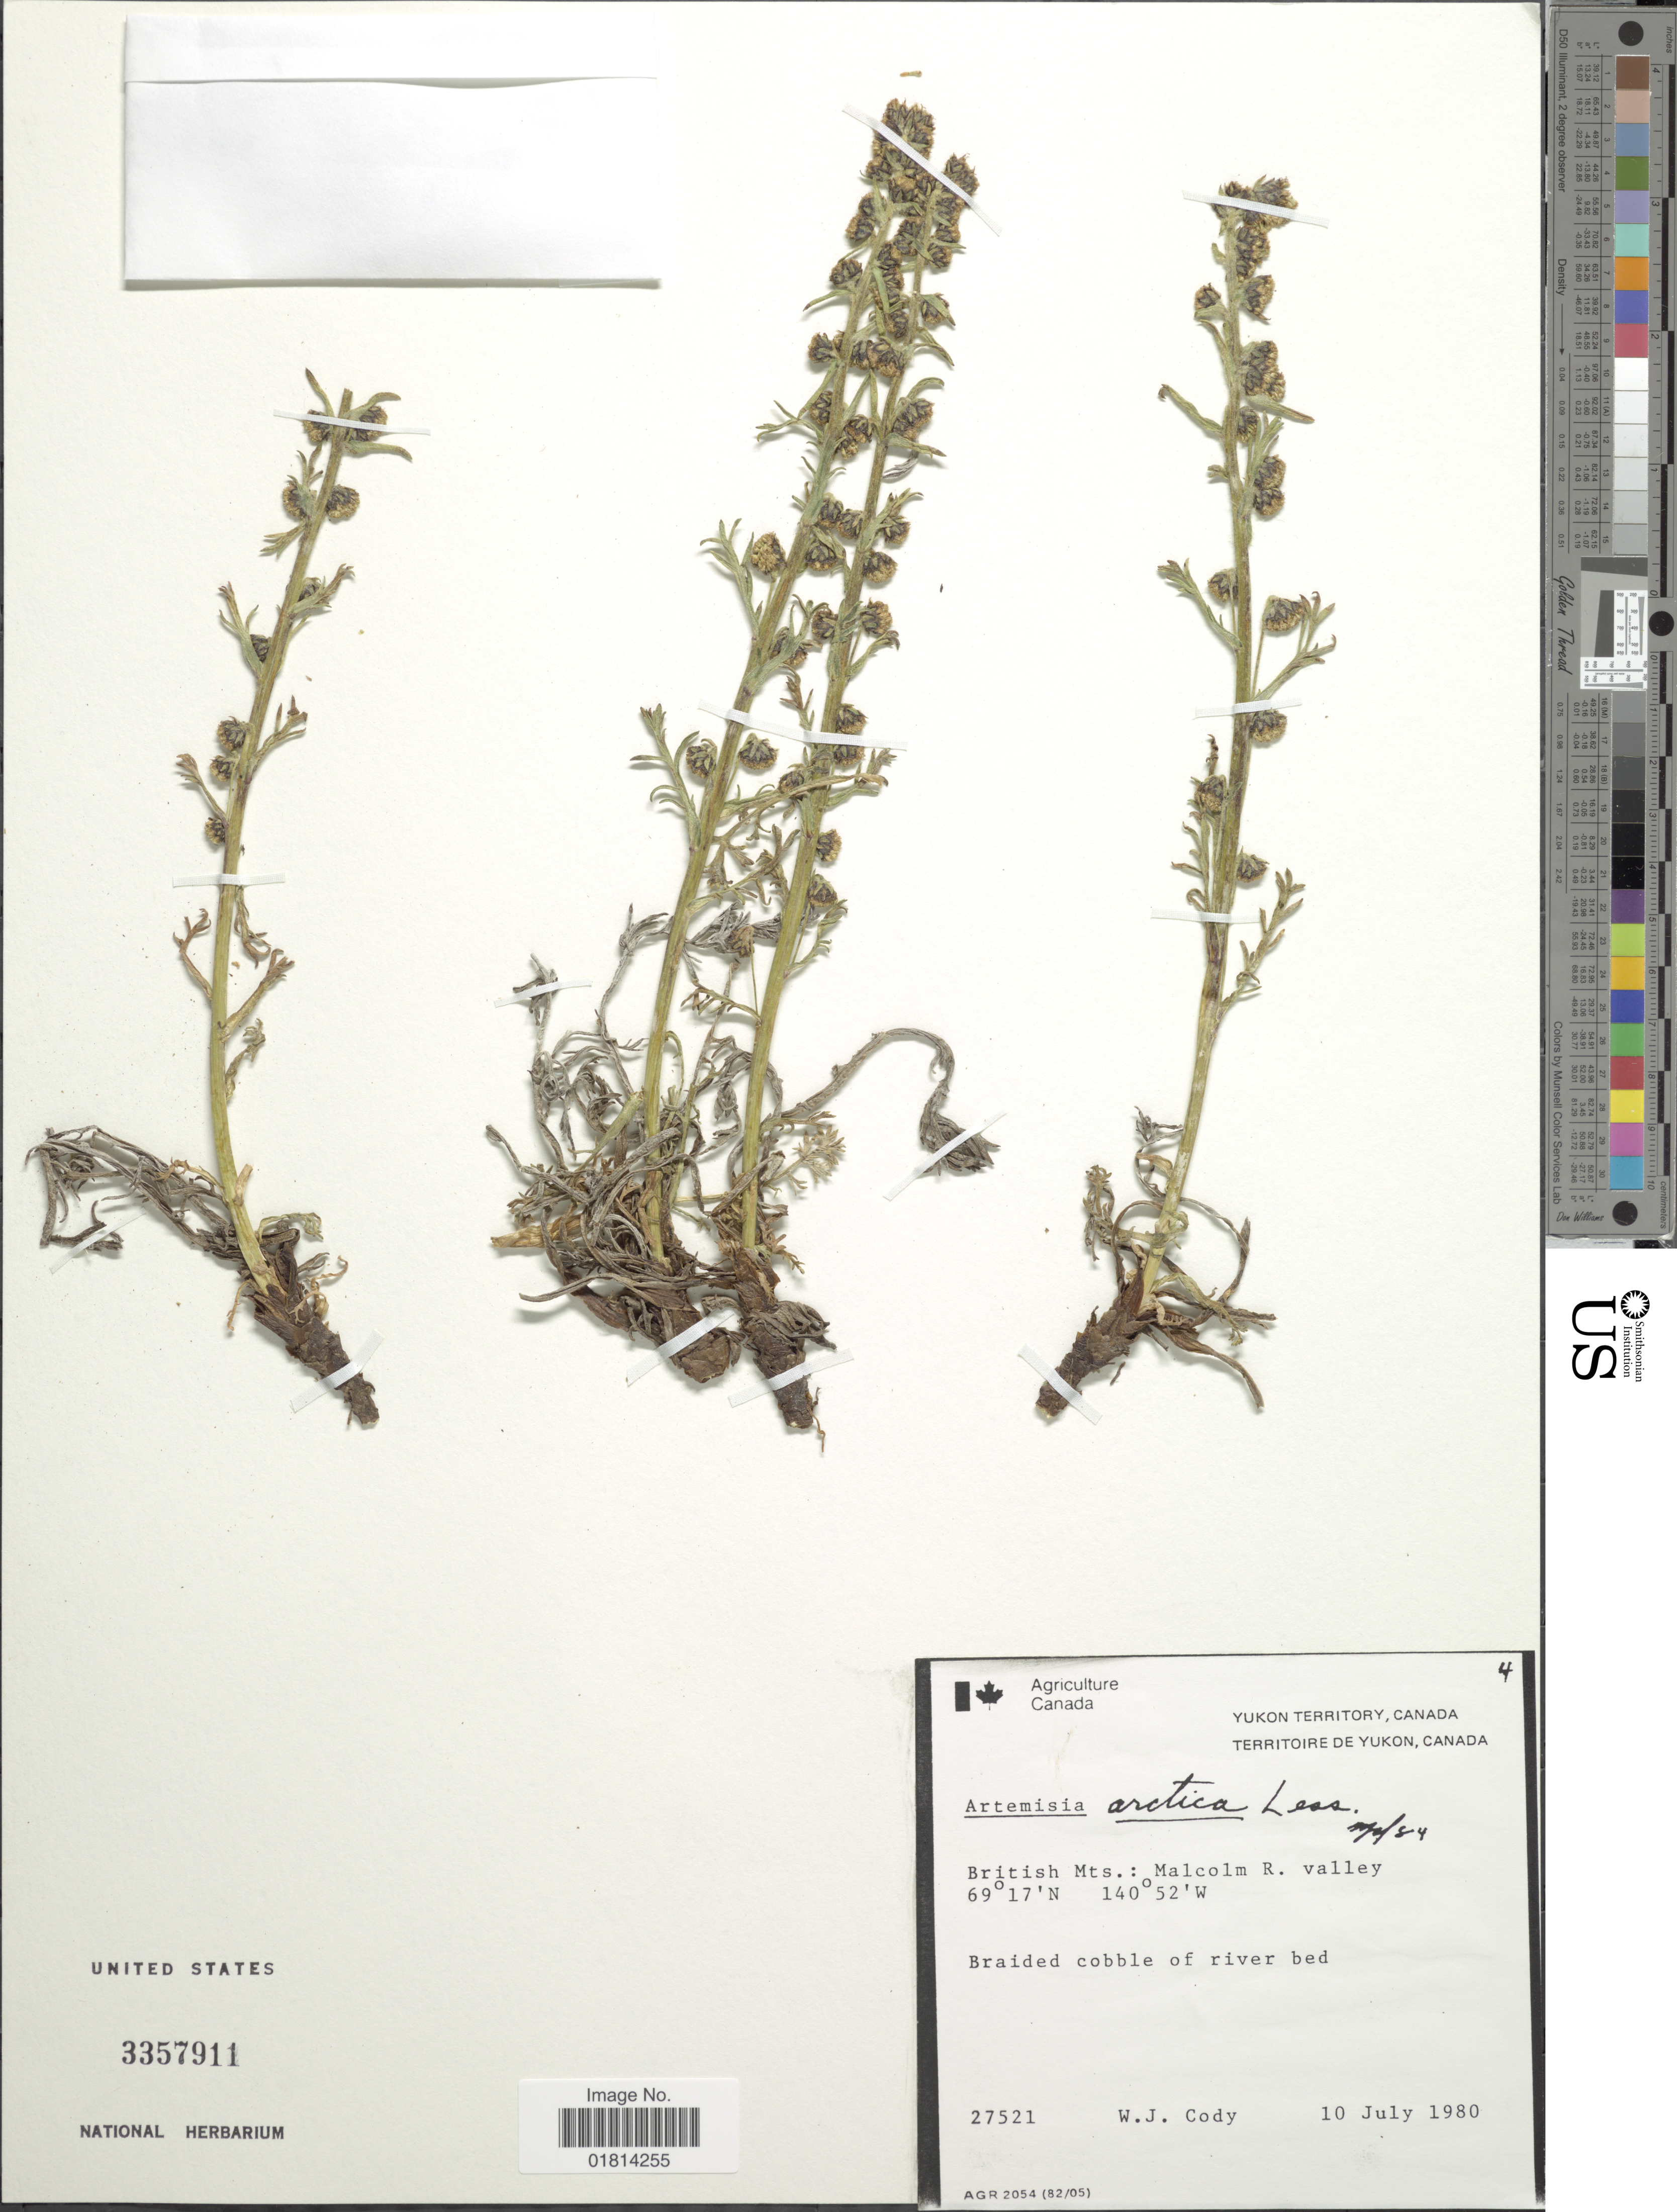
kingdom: Plantae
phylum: Tracheophyta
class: Magnoliopsida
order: Asterales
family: Asteraceae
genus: Artemisia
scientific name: Artemisia arctica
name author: Less.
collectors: W. Cody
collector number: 27521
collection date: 1980-07-10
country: Canada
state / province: Yukon Territory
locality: British Mts.: Malcolm R. valley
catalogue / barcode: US 3357911